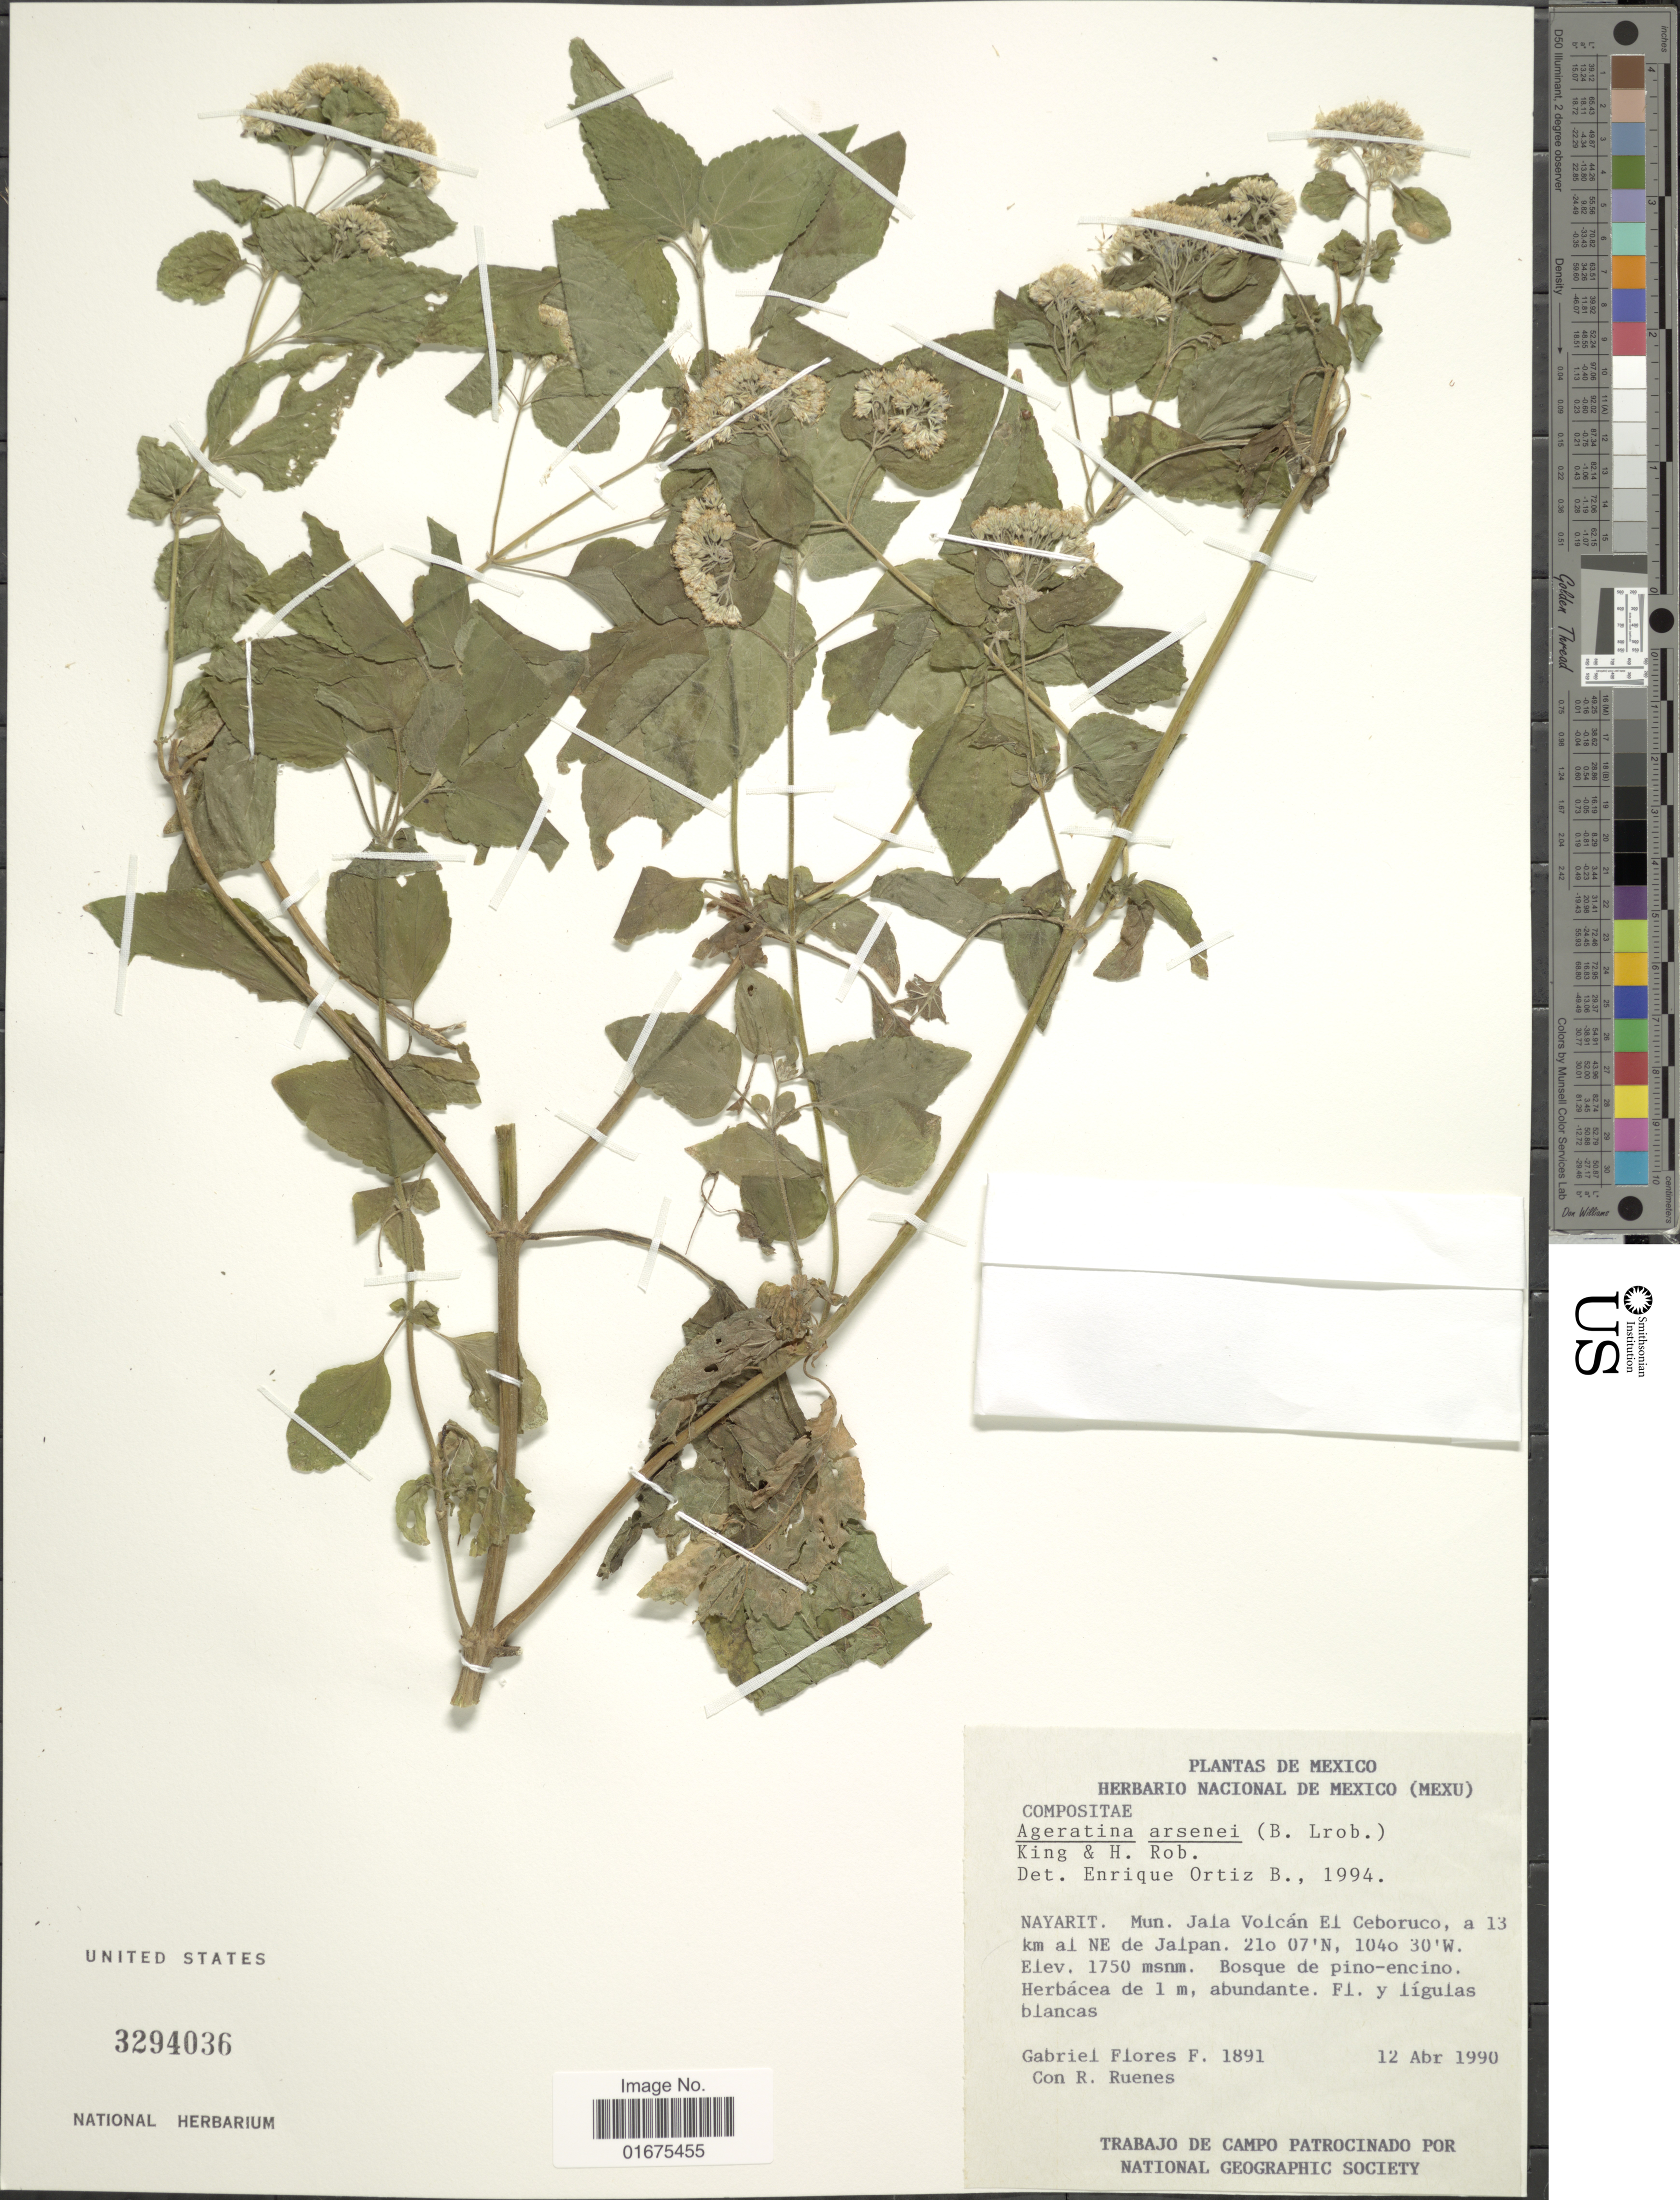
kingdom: Plantae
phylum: Tracheophyta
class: Magnoliopsida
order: Asterales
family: Asteraceae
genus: Ageratina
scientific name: Ageratina arsenei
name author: (B.L. Rob.) R.M. King & H. Rob.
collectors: G. Flores F. & R. Ruenes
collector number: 1891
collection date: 1990-04-12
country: Mexico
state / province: Nayarit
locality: Mun. Jala Volcan El Ceboruco, a 13 km al NE de Jalpan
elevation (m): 1750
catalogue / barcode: US 3294036